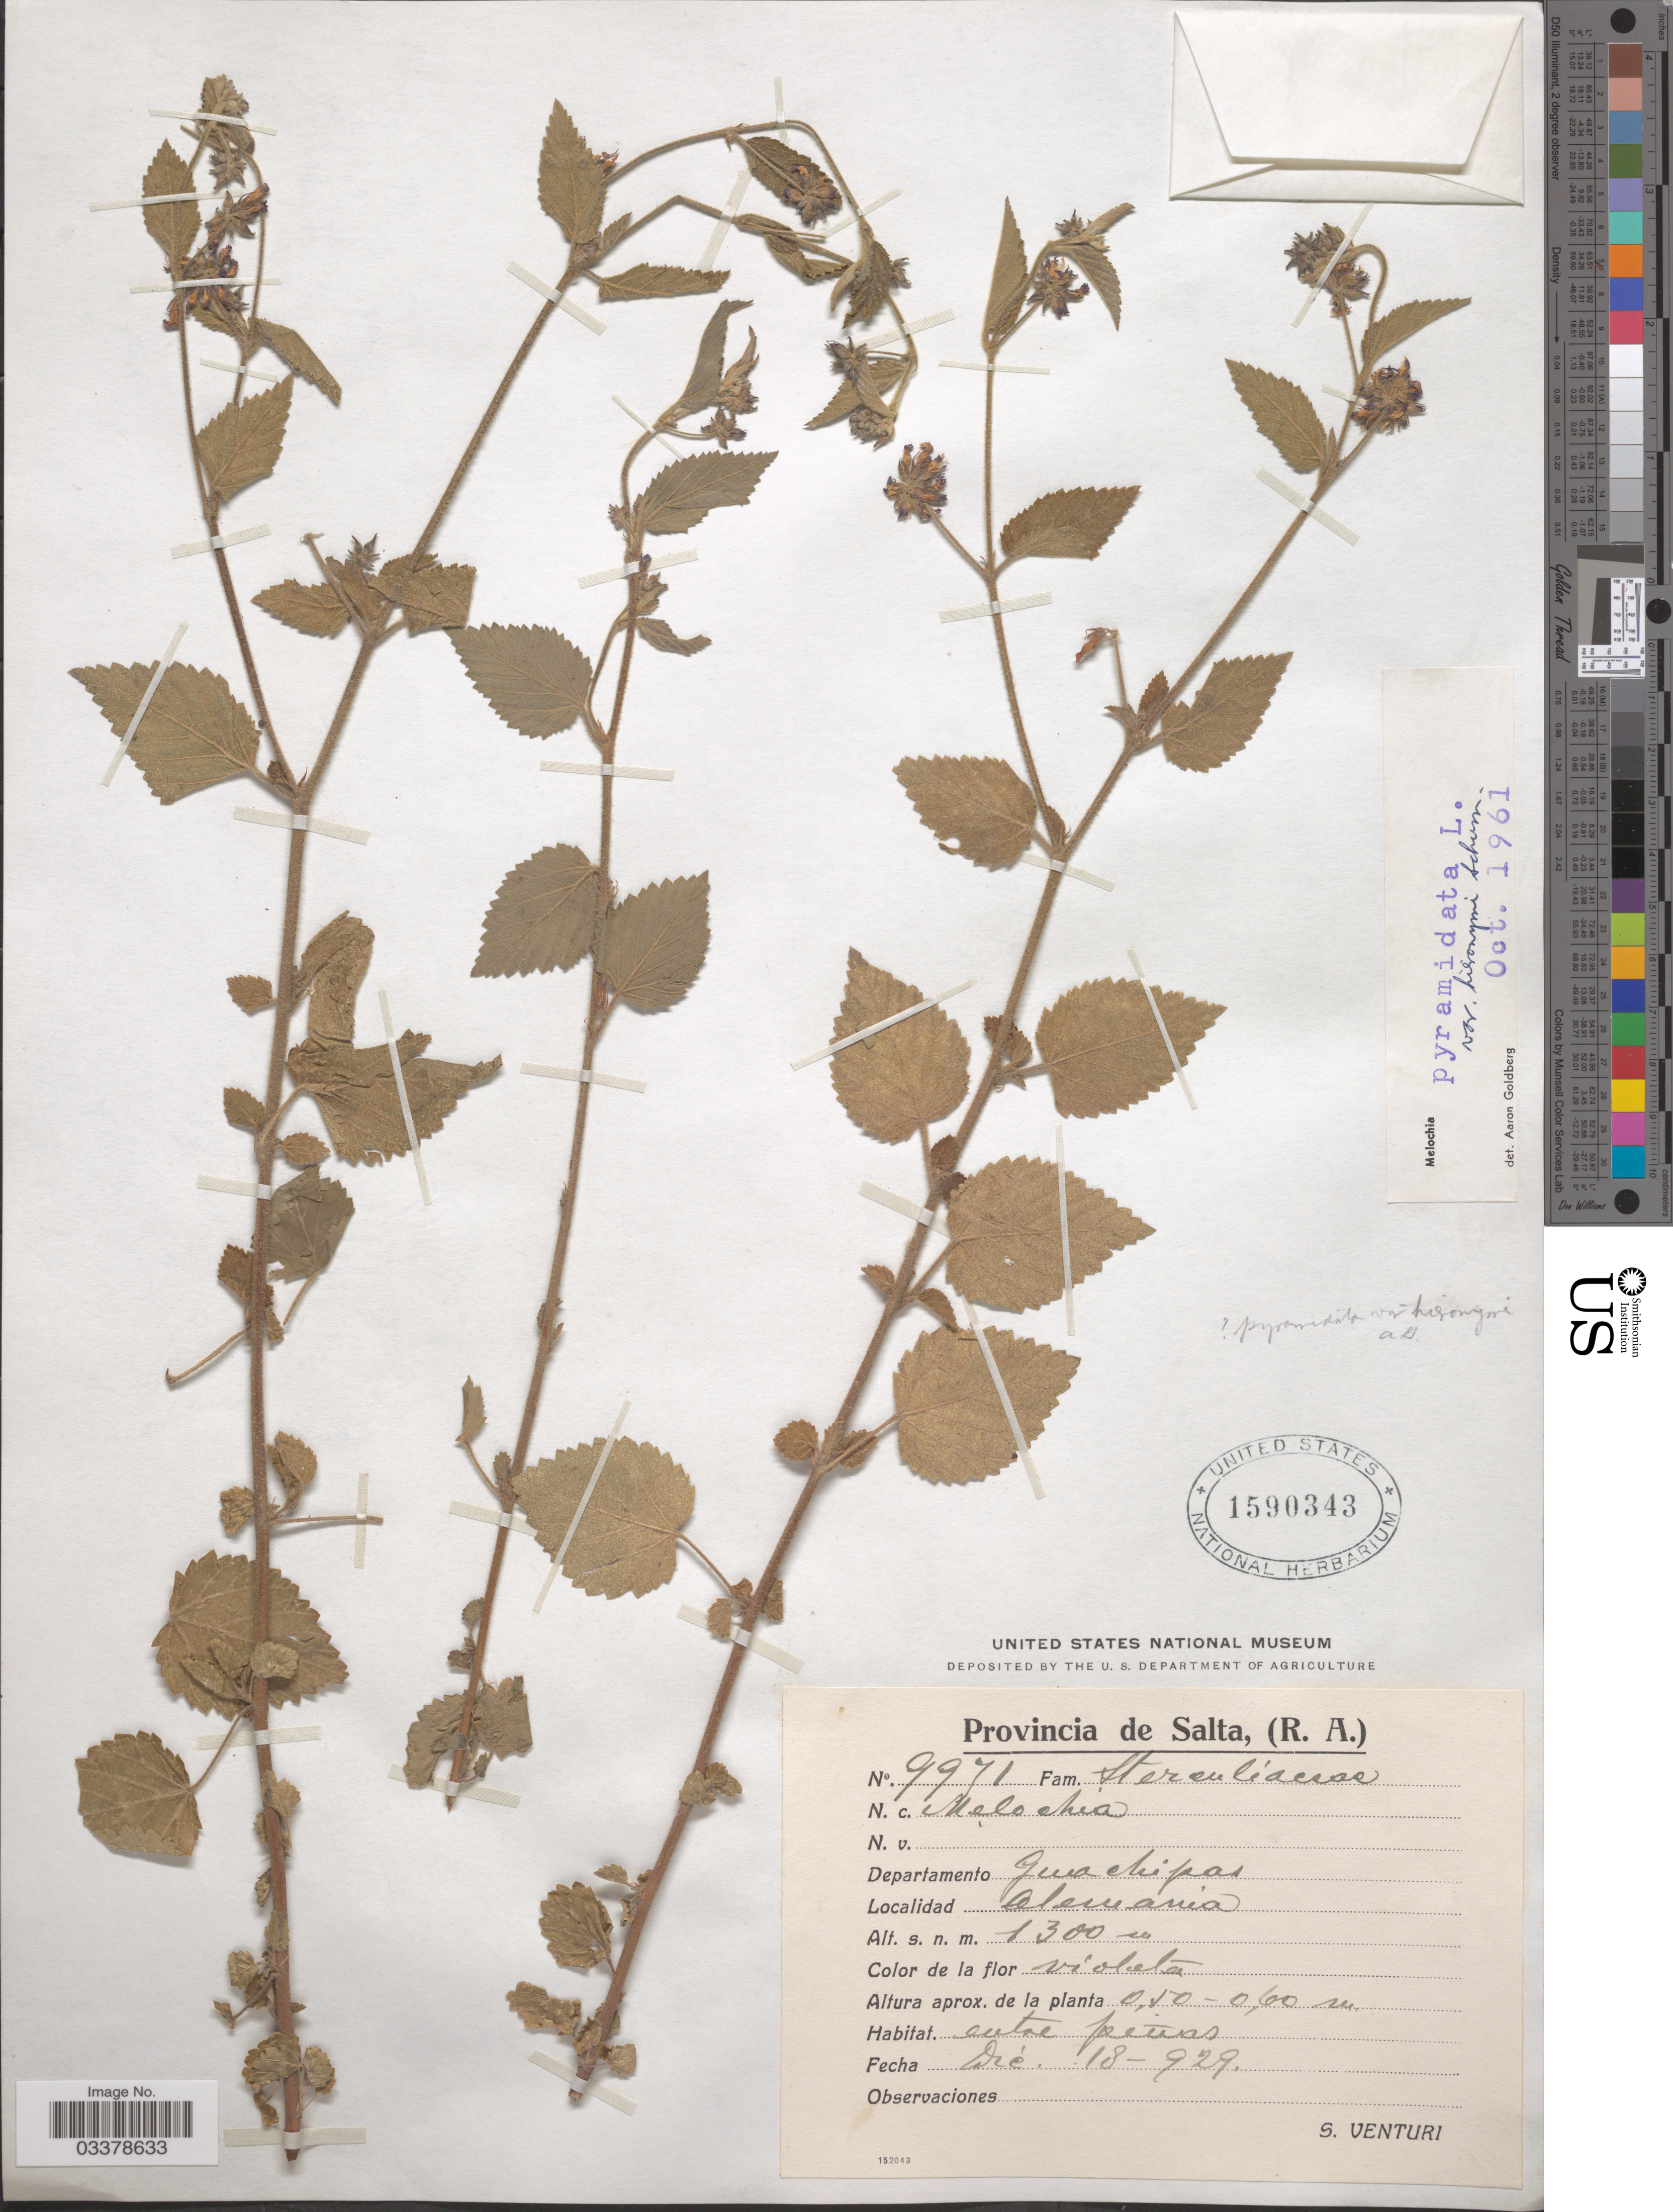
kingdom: Plantae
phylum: Tracheophyta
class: Magnoliopsida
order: Malvales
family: Malvaceae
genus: Melochia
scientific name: Melochia pyramidata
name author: L.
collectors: S. Venturi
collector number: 9971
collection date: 1929-12-18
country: Argentina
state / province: Salta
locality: Departamento Guachipas. Alemania.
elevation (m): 1300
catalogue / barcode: US 1590343